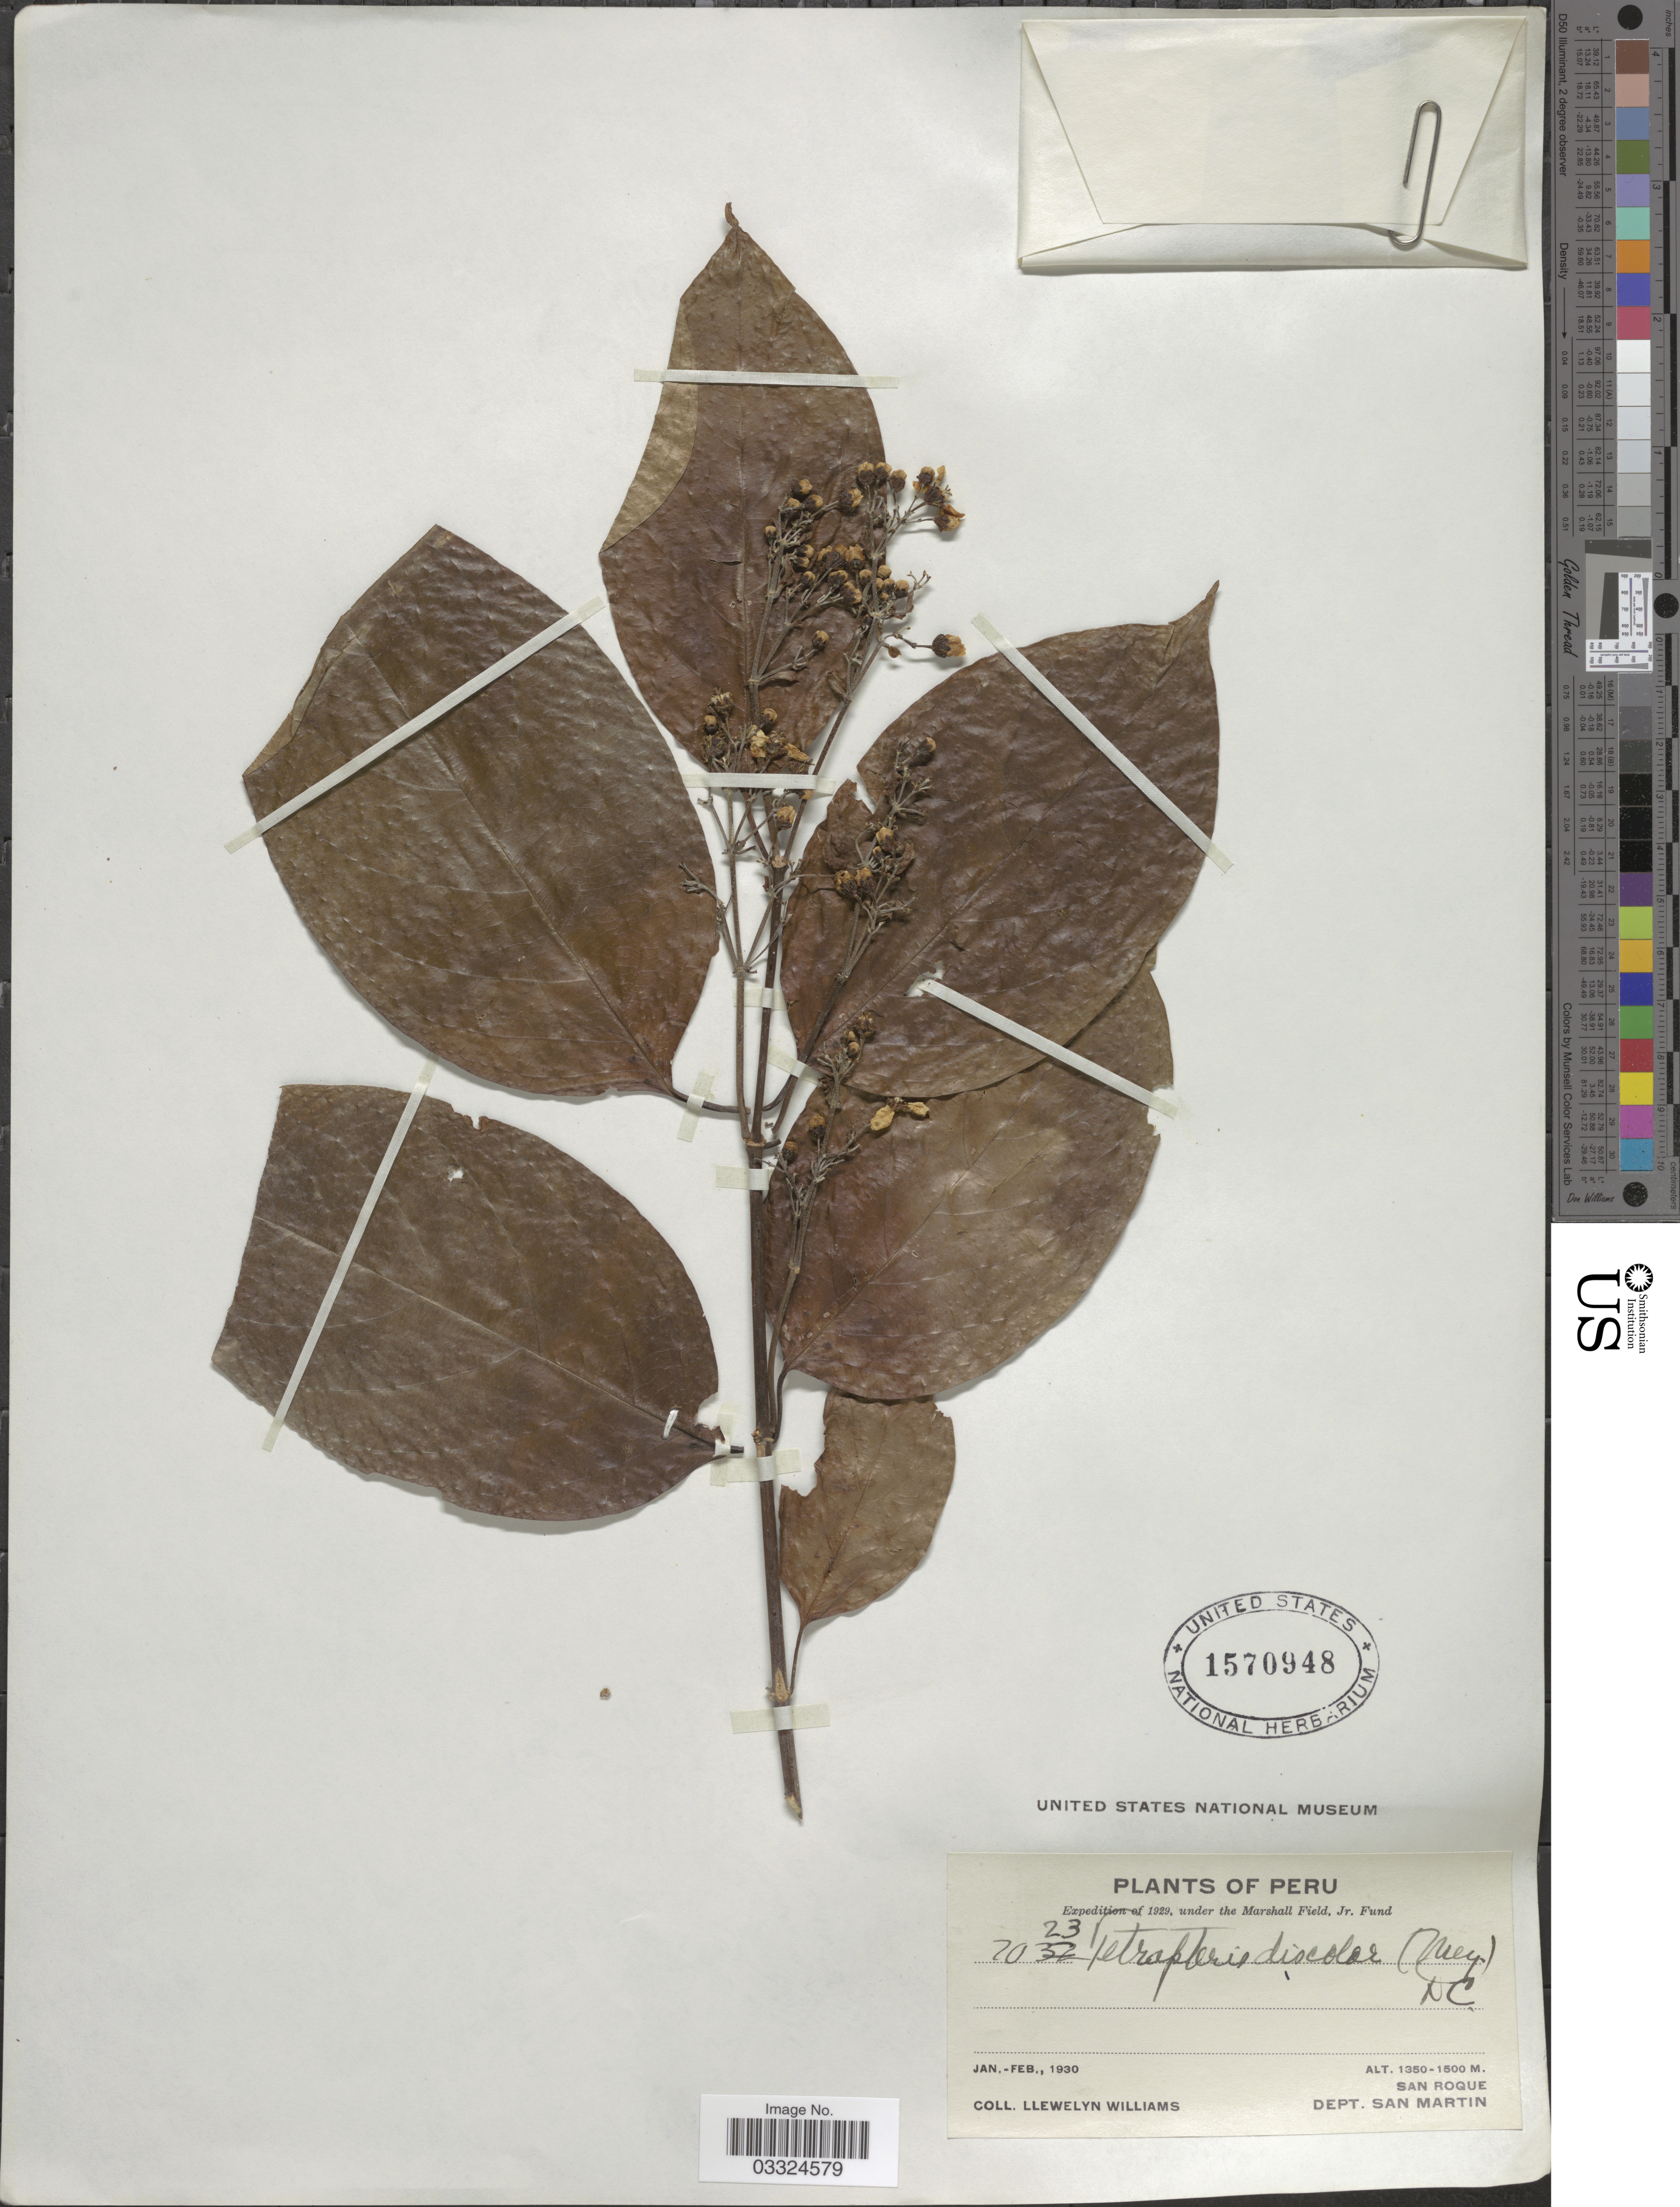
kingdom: Plantae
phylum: Tracheophyta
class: Magnoliopsida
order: Malpighiales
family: Malpighiaceae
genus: Tetrapterys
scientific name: Tetrapterys discolor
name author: (G. Mey.) DC.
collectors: Ll. Williams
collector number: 7023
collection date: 1930-01/1930-02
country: Peru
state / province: San Martín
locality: San Roque. Dept. San Martin.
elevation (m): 1350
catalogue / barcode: US 1570948